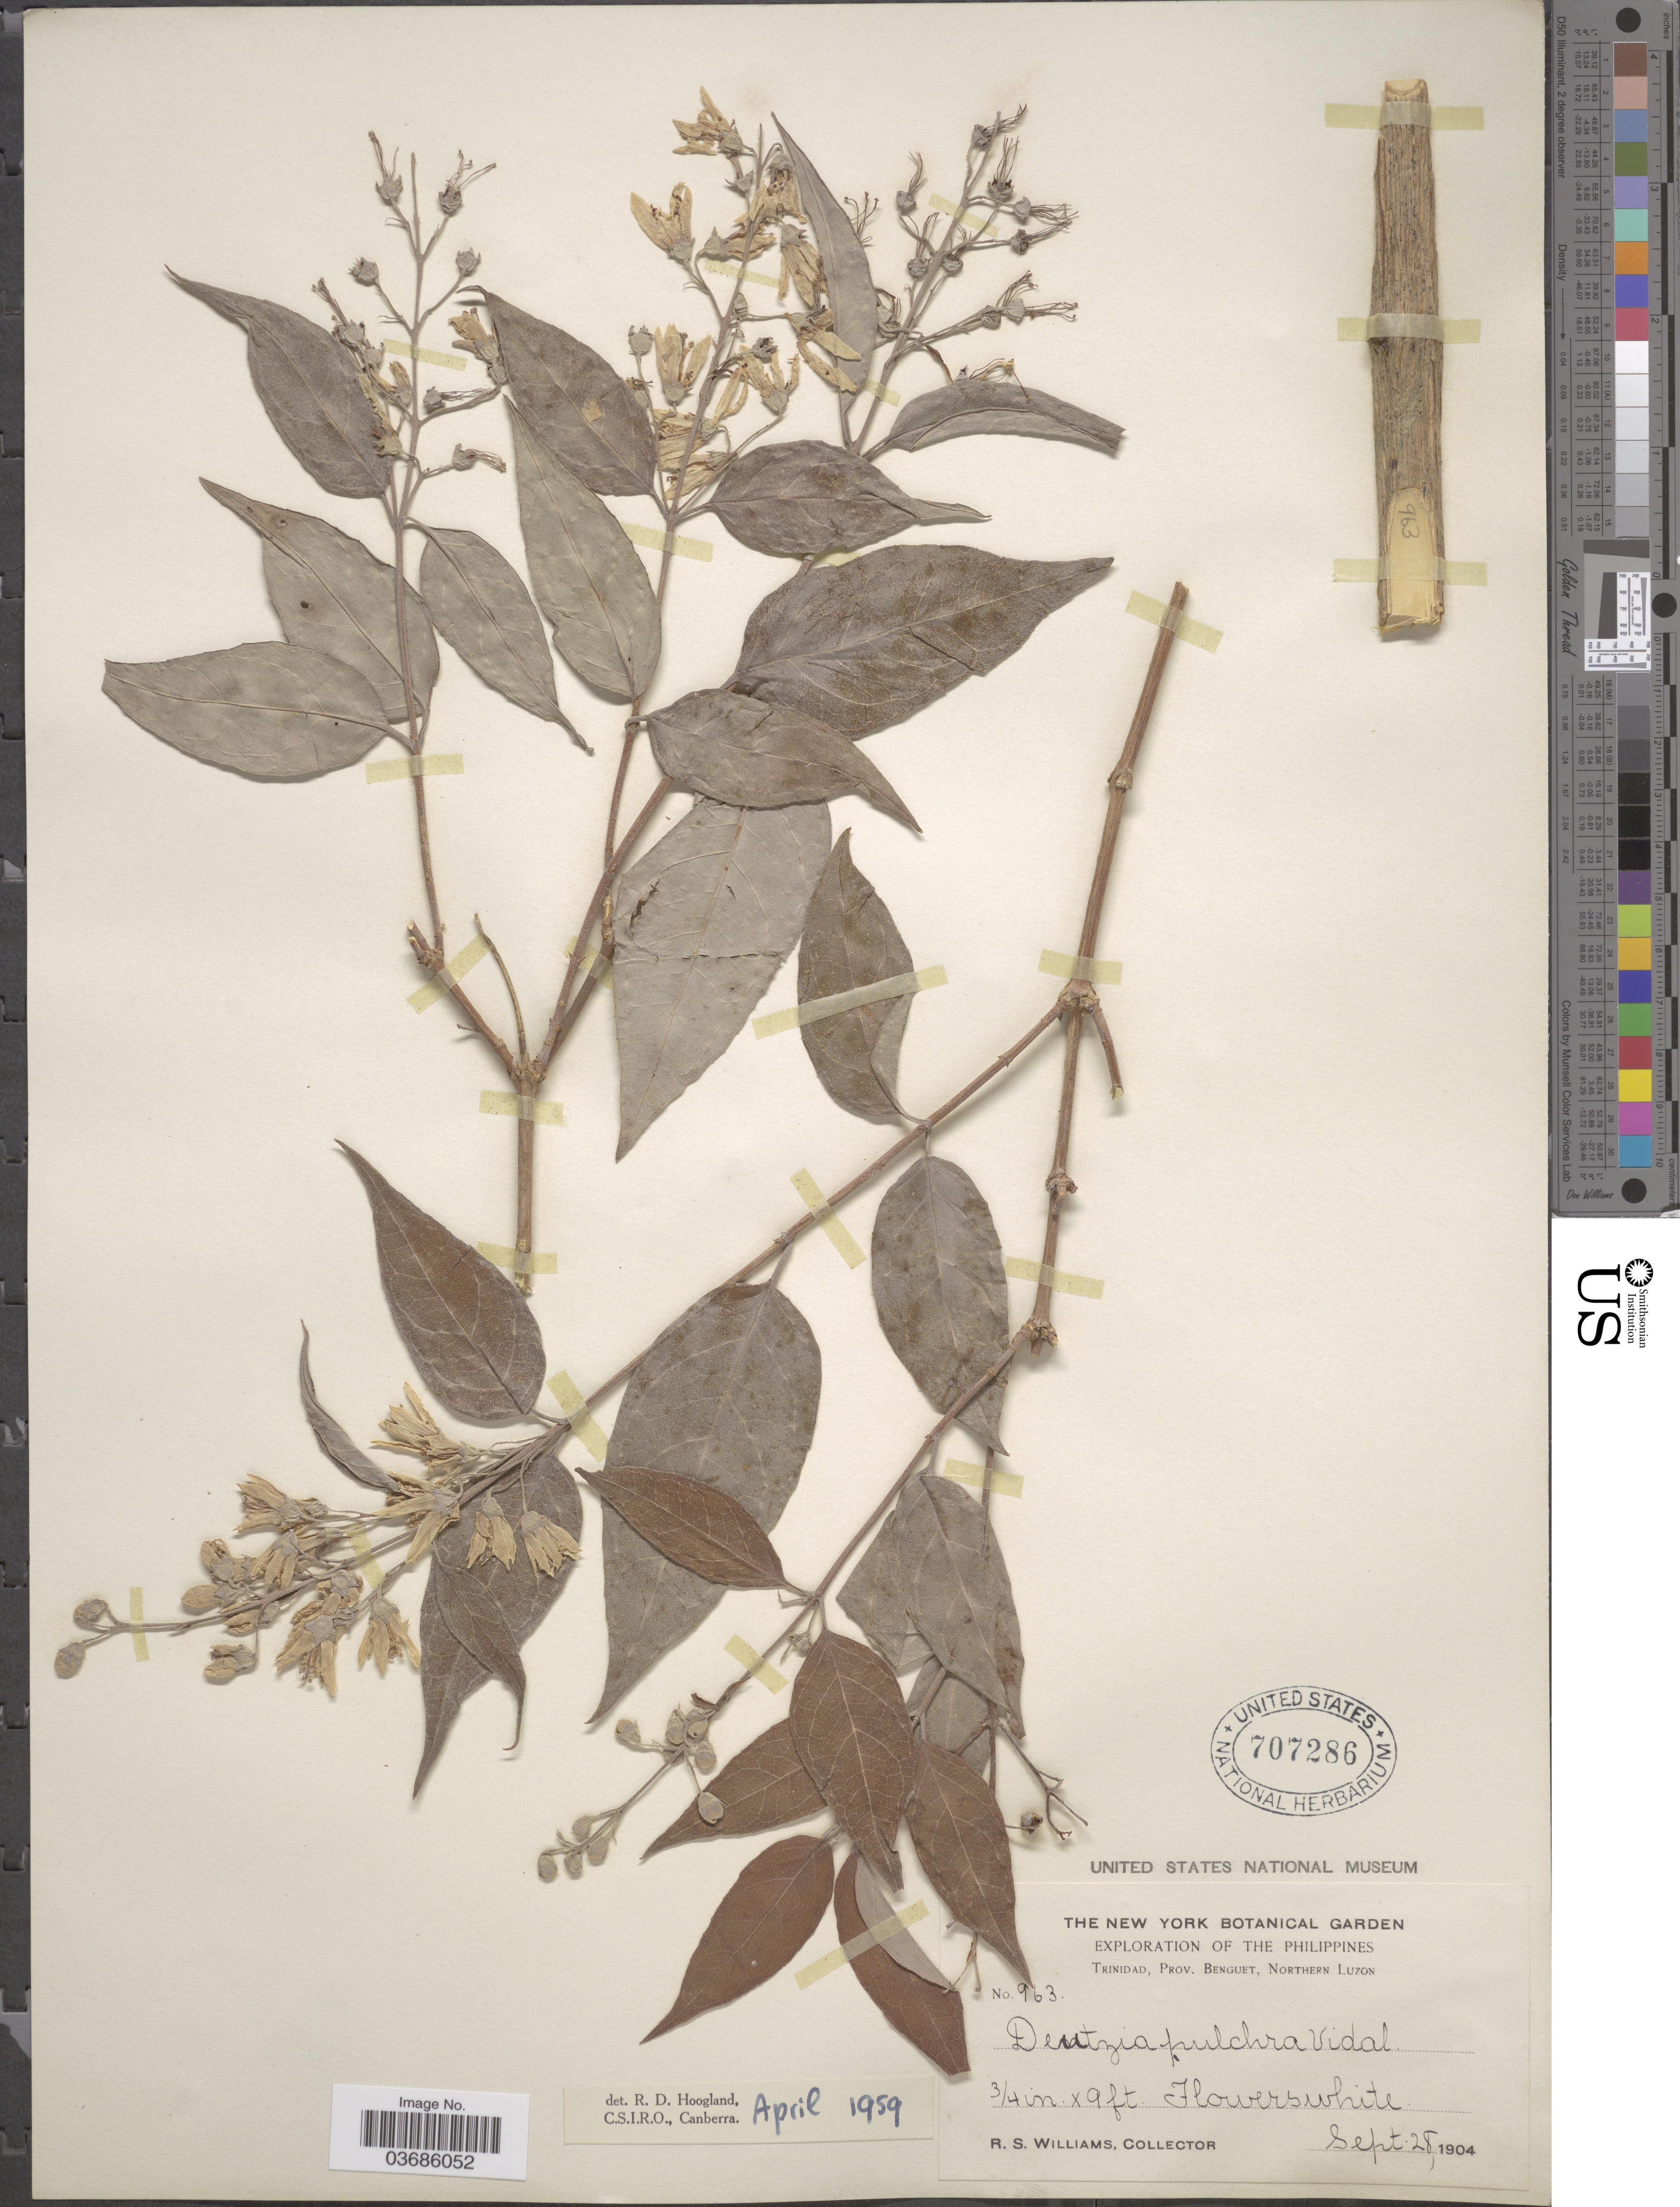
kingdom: Plantae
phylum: Tracheophyta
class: Magnoliopsida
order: Cornales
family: Hydrangeaceae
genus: Deutzia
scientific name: Deutzia pulchra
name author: Vidal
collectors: R. S. Williams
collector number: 963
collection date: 1904-09-28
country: Philippines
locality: Exploration of the Philippines. Trinidad, Prov. Benguet, Northern Luzon.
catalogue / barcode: US 707286